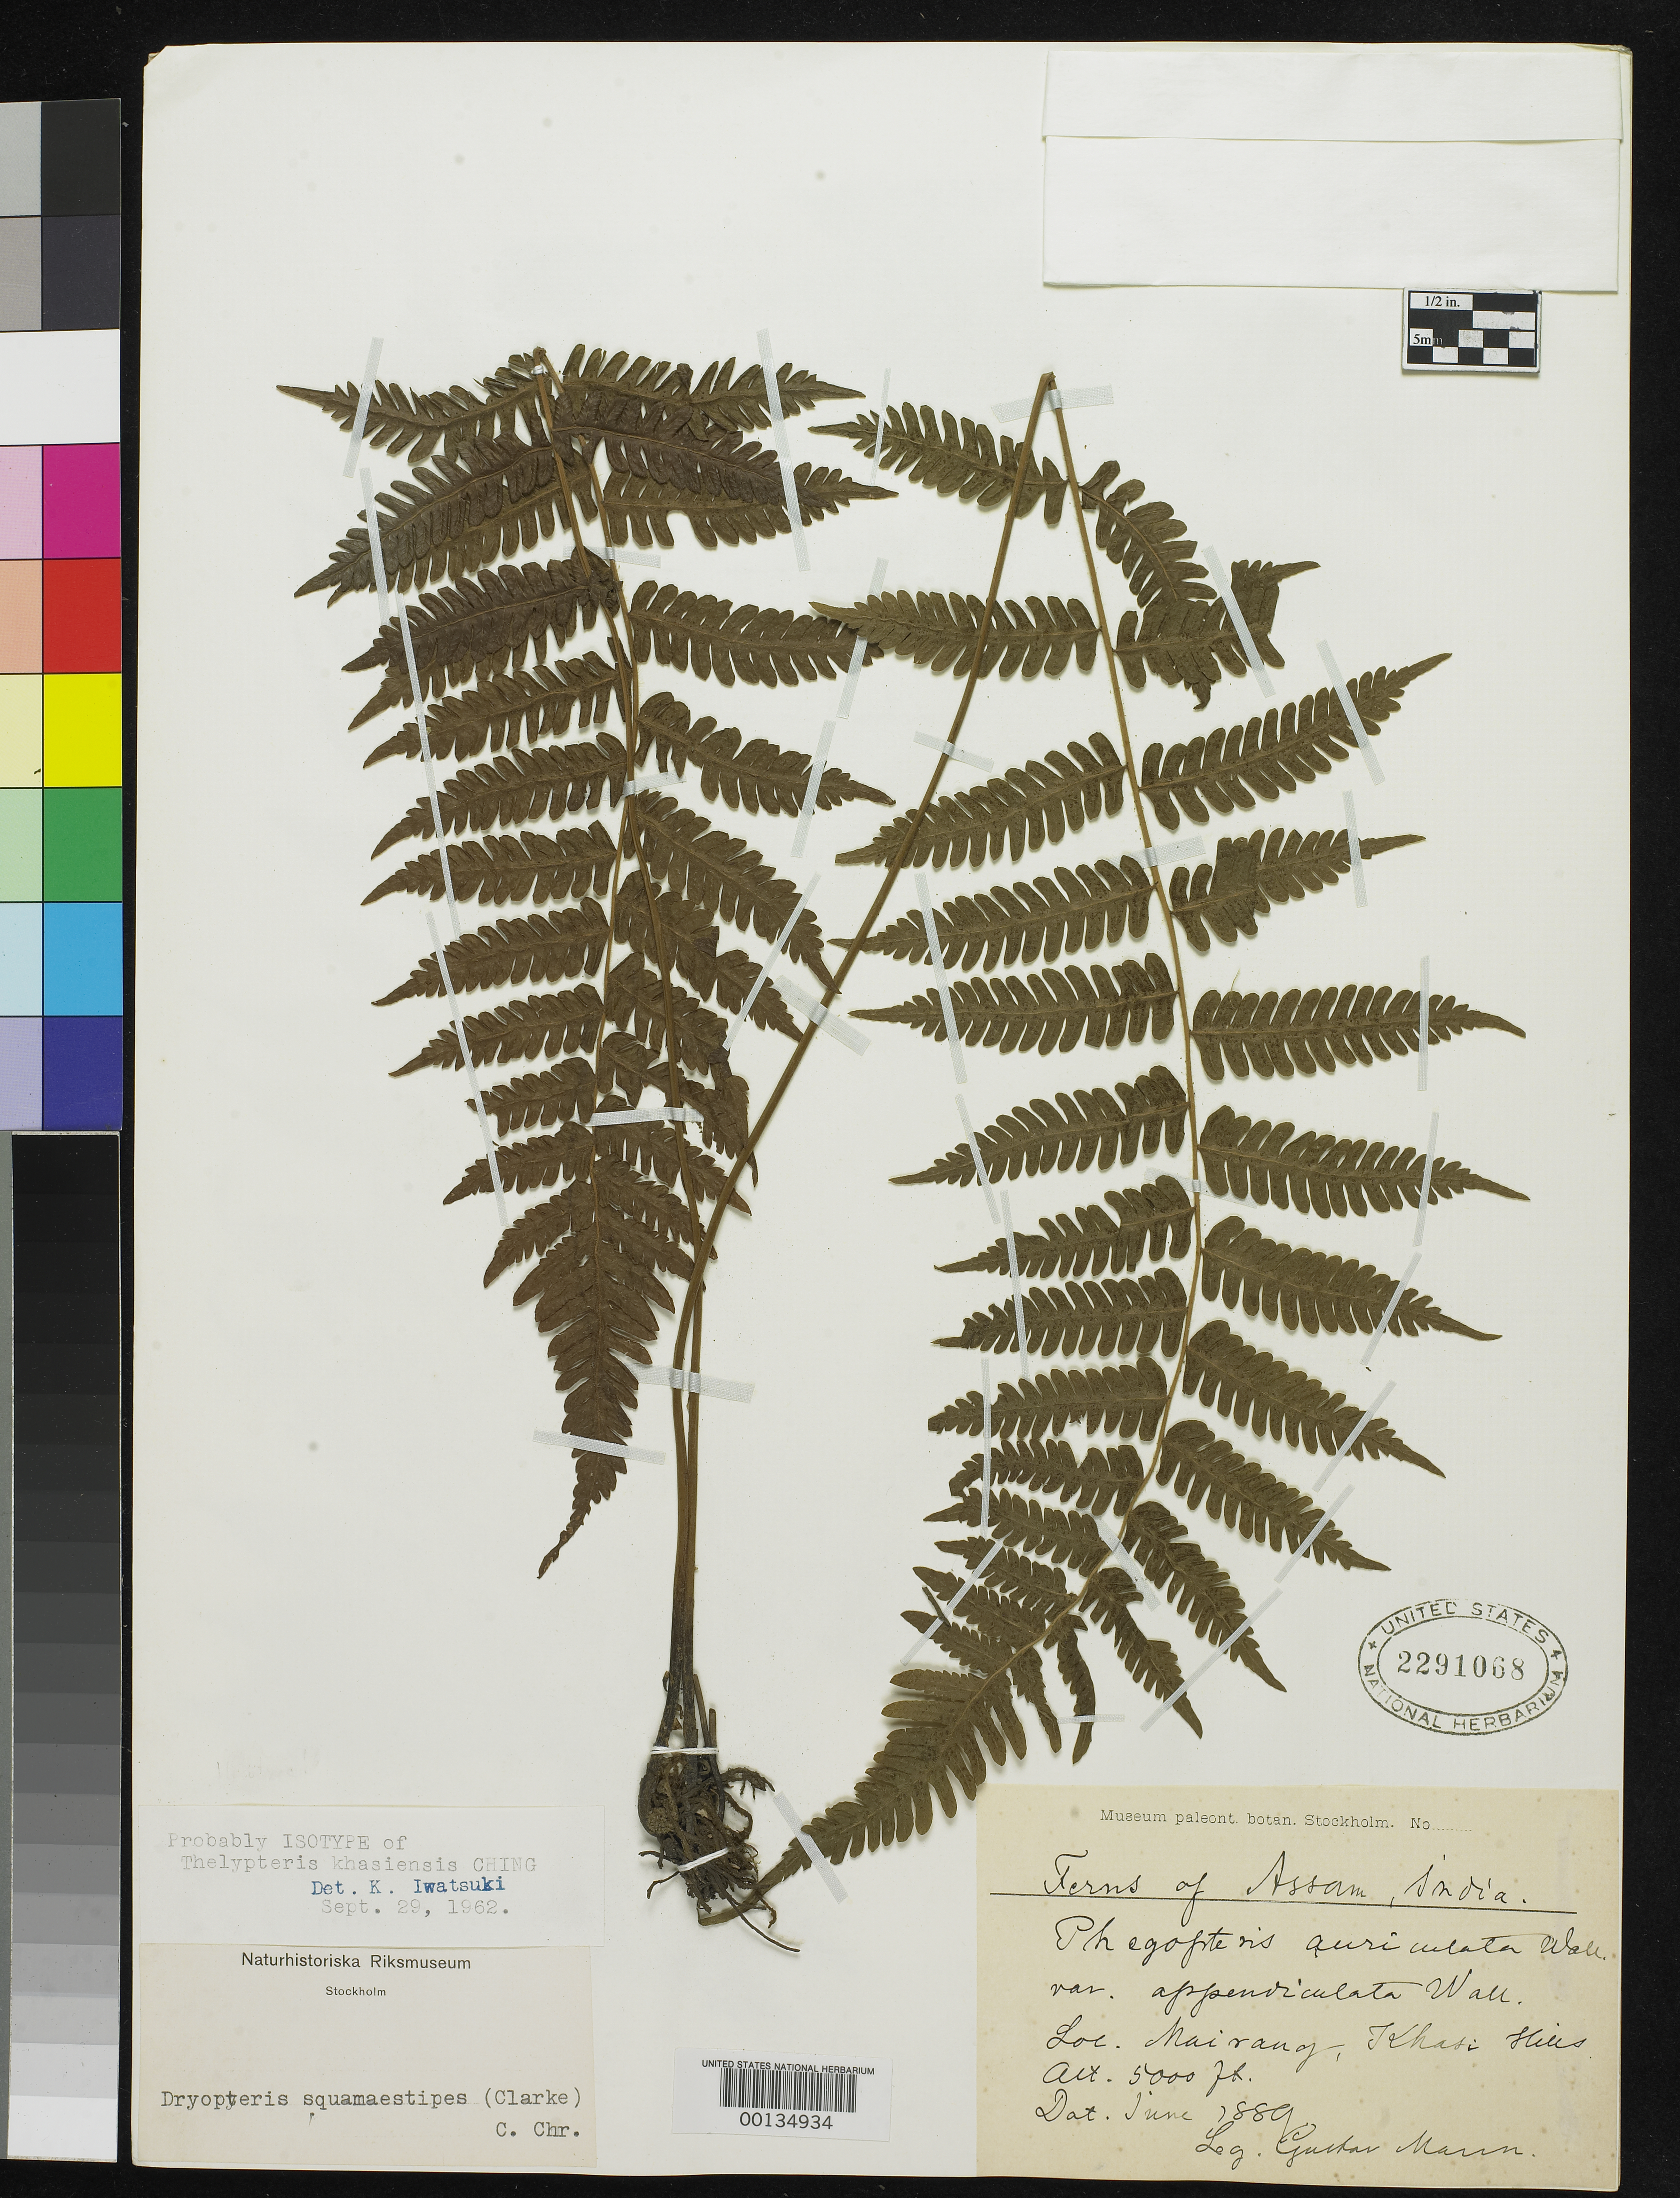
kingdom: Plantae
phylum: Tracheophyta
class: Polypodiopsida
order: Polypodiales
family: Thelypteridaceae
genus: Thelypteris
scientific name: Thelypteris khasiensis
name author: Ching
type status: Holotype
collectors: G. Mann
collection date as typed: Jun 1889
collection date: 1889-06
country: India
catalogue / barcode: US 2291068